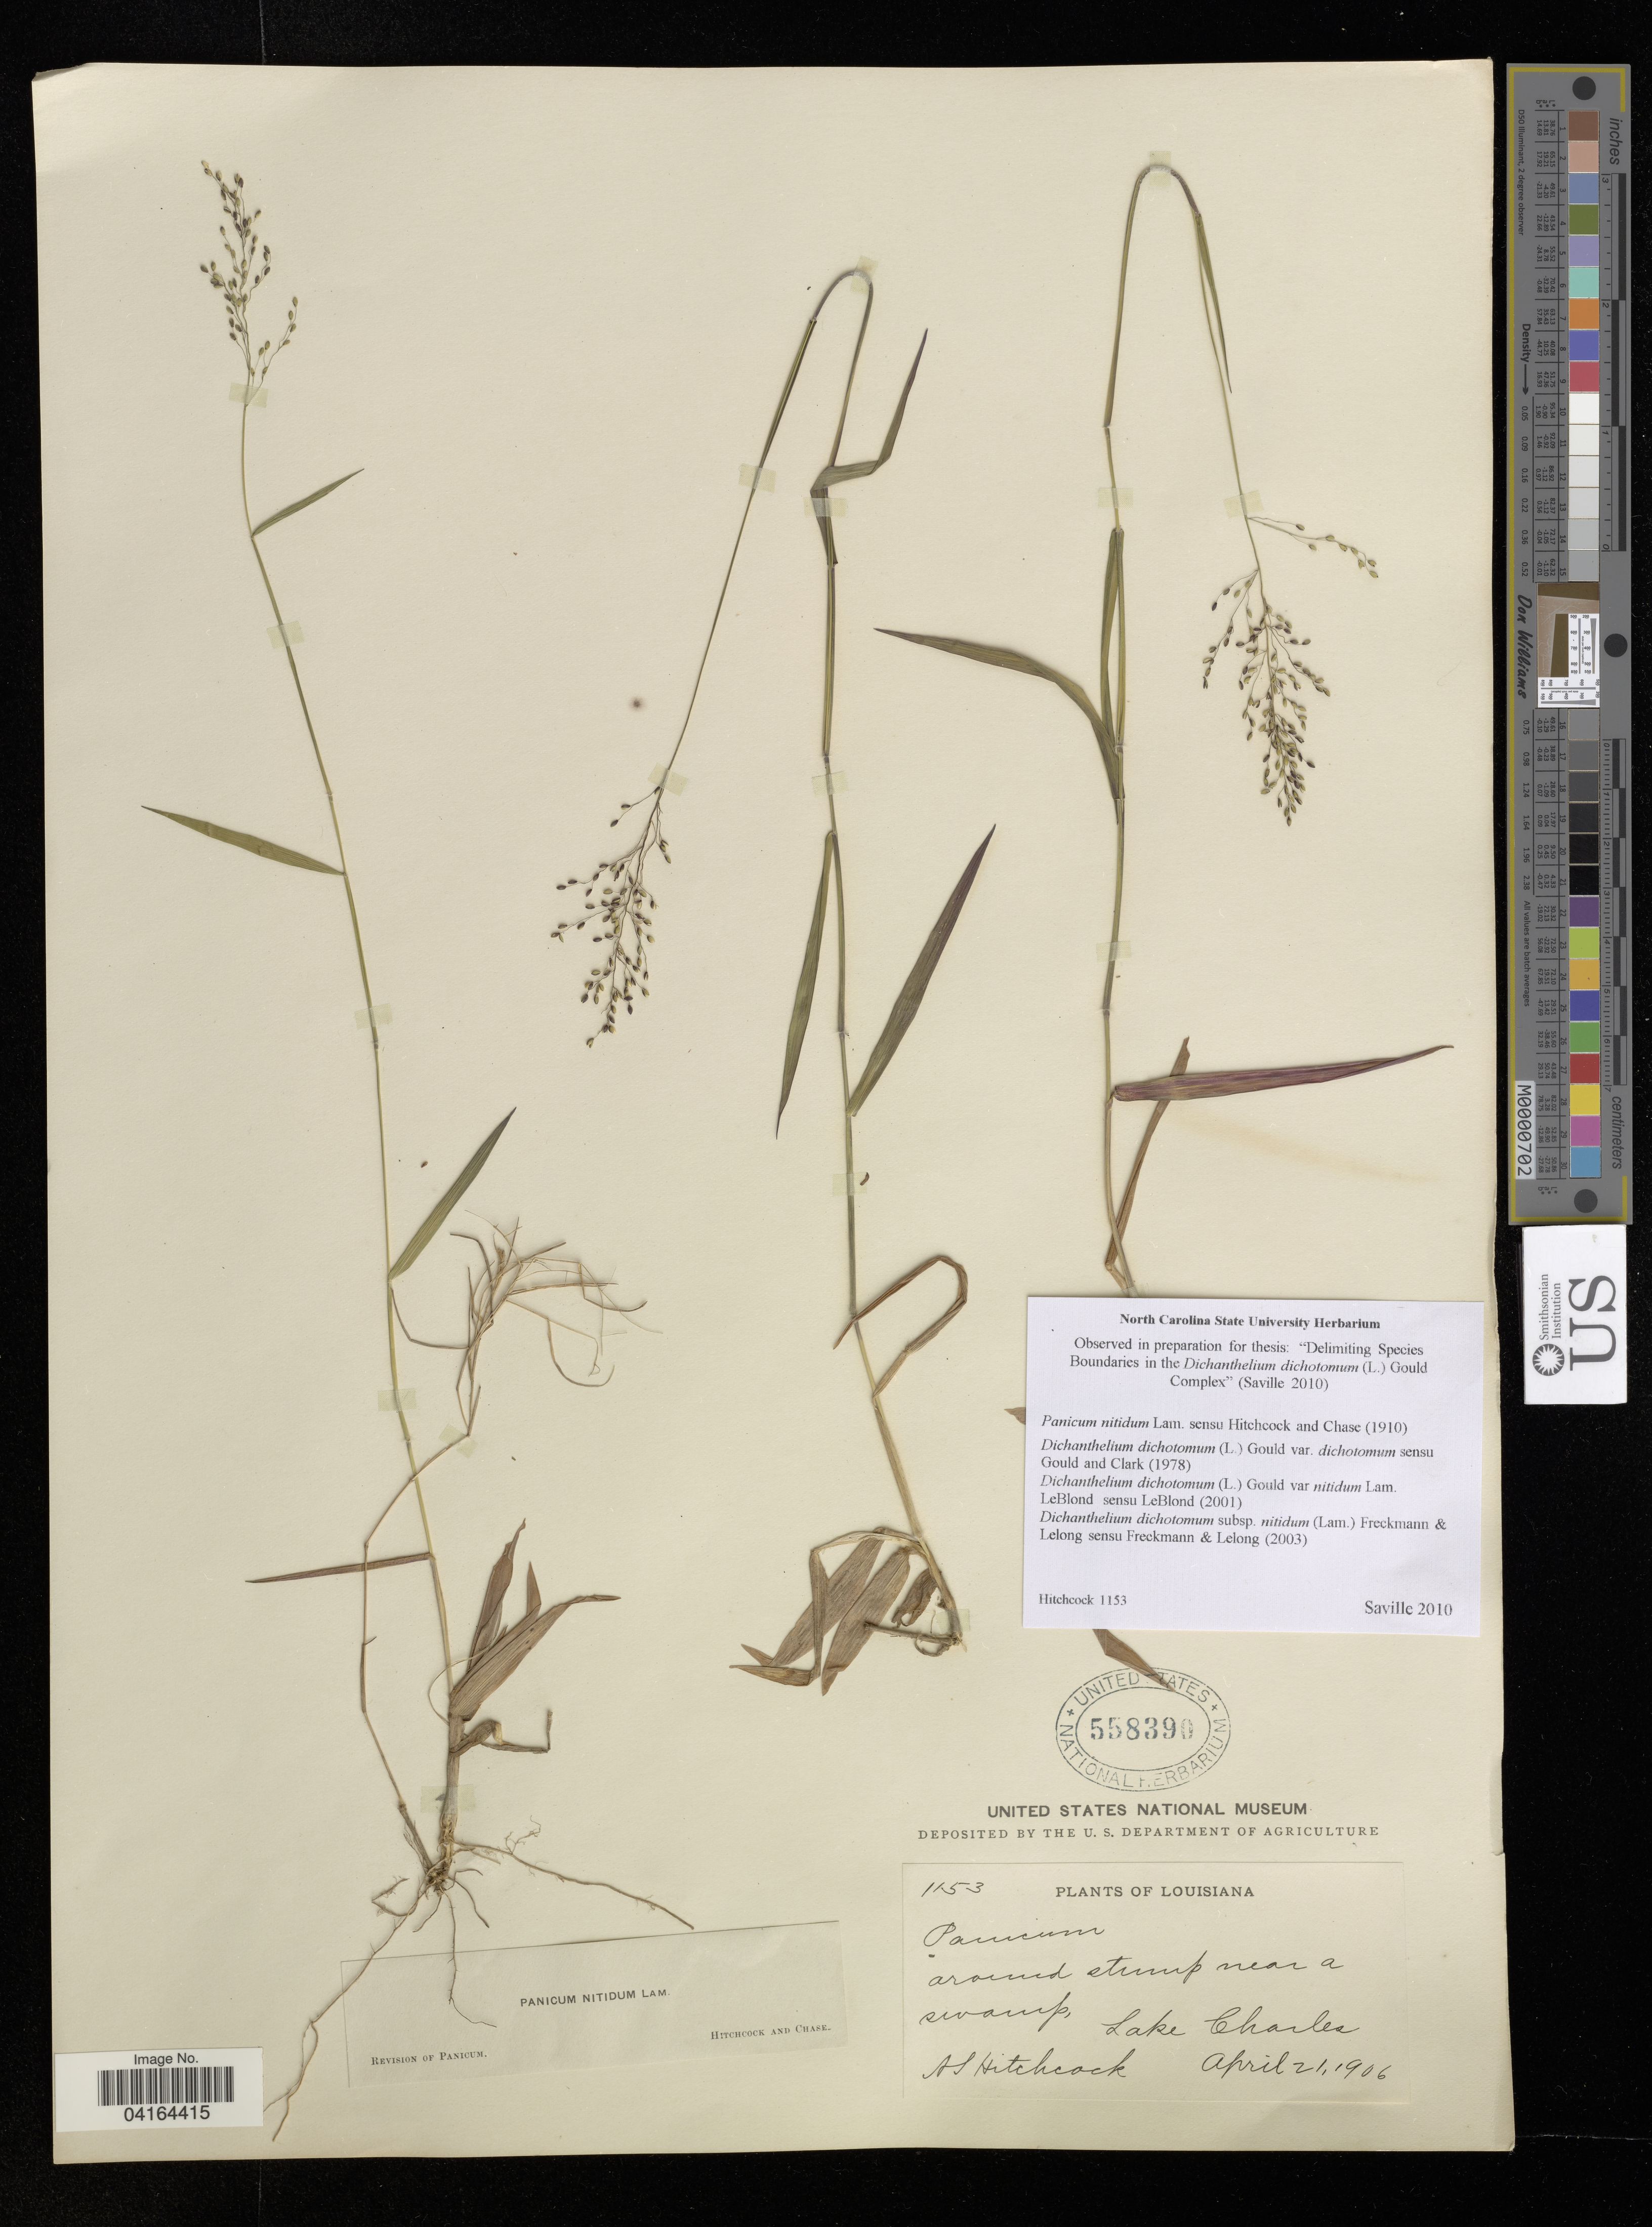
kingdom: Plantae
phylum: Tracheophyta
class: Liliopsida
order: Poales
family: Poaceae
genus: Dichanthelium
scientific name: Dichanthelium dichotomum subsp. lucidum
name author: (Ashe) Freckmann & Lelong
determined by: Saville, A. C., (NCSC), North Carolina State University (UNITED STATES)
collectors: A. Hitchcock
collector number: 1153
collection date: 1906-04-21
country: United States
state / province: Louisiana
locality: Lake Charles.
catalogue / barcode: US 558390